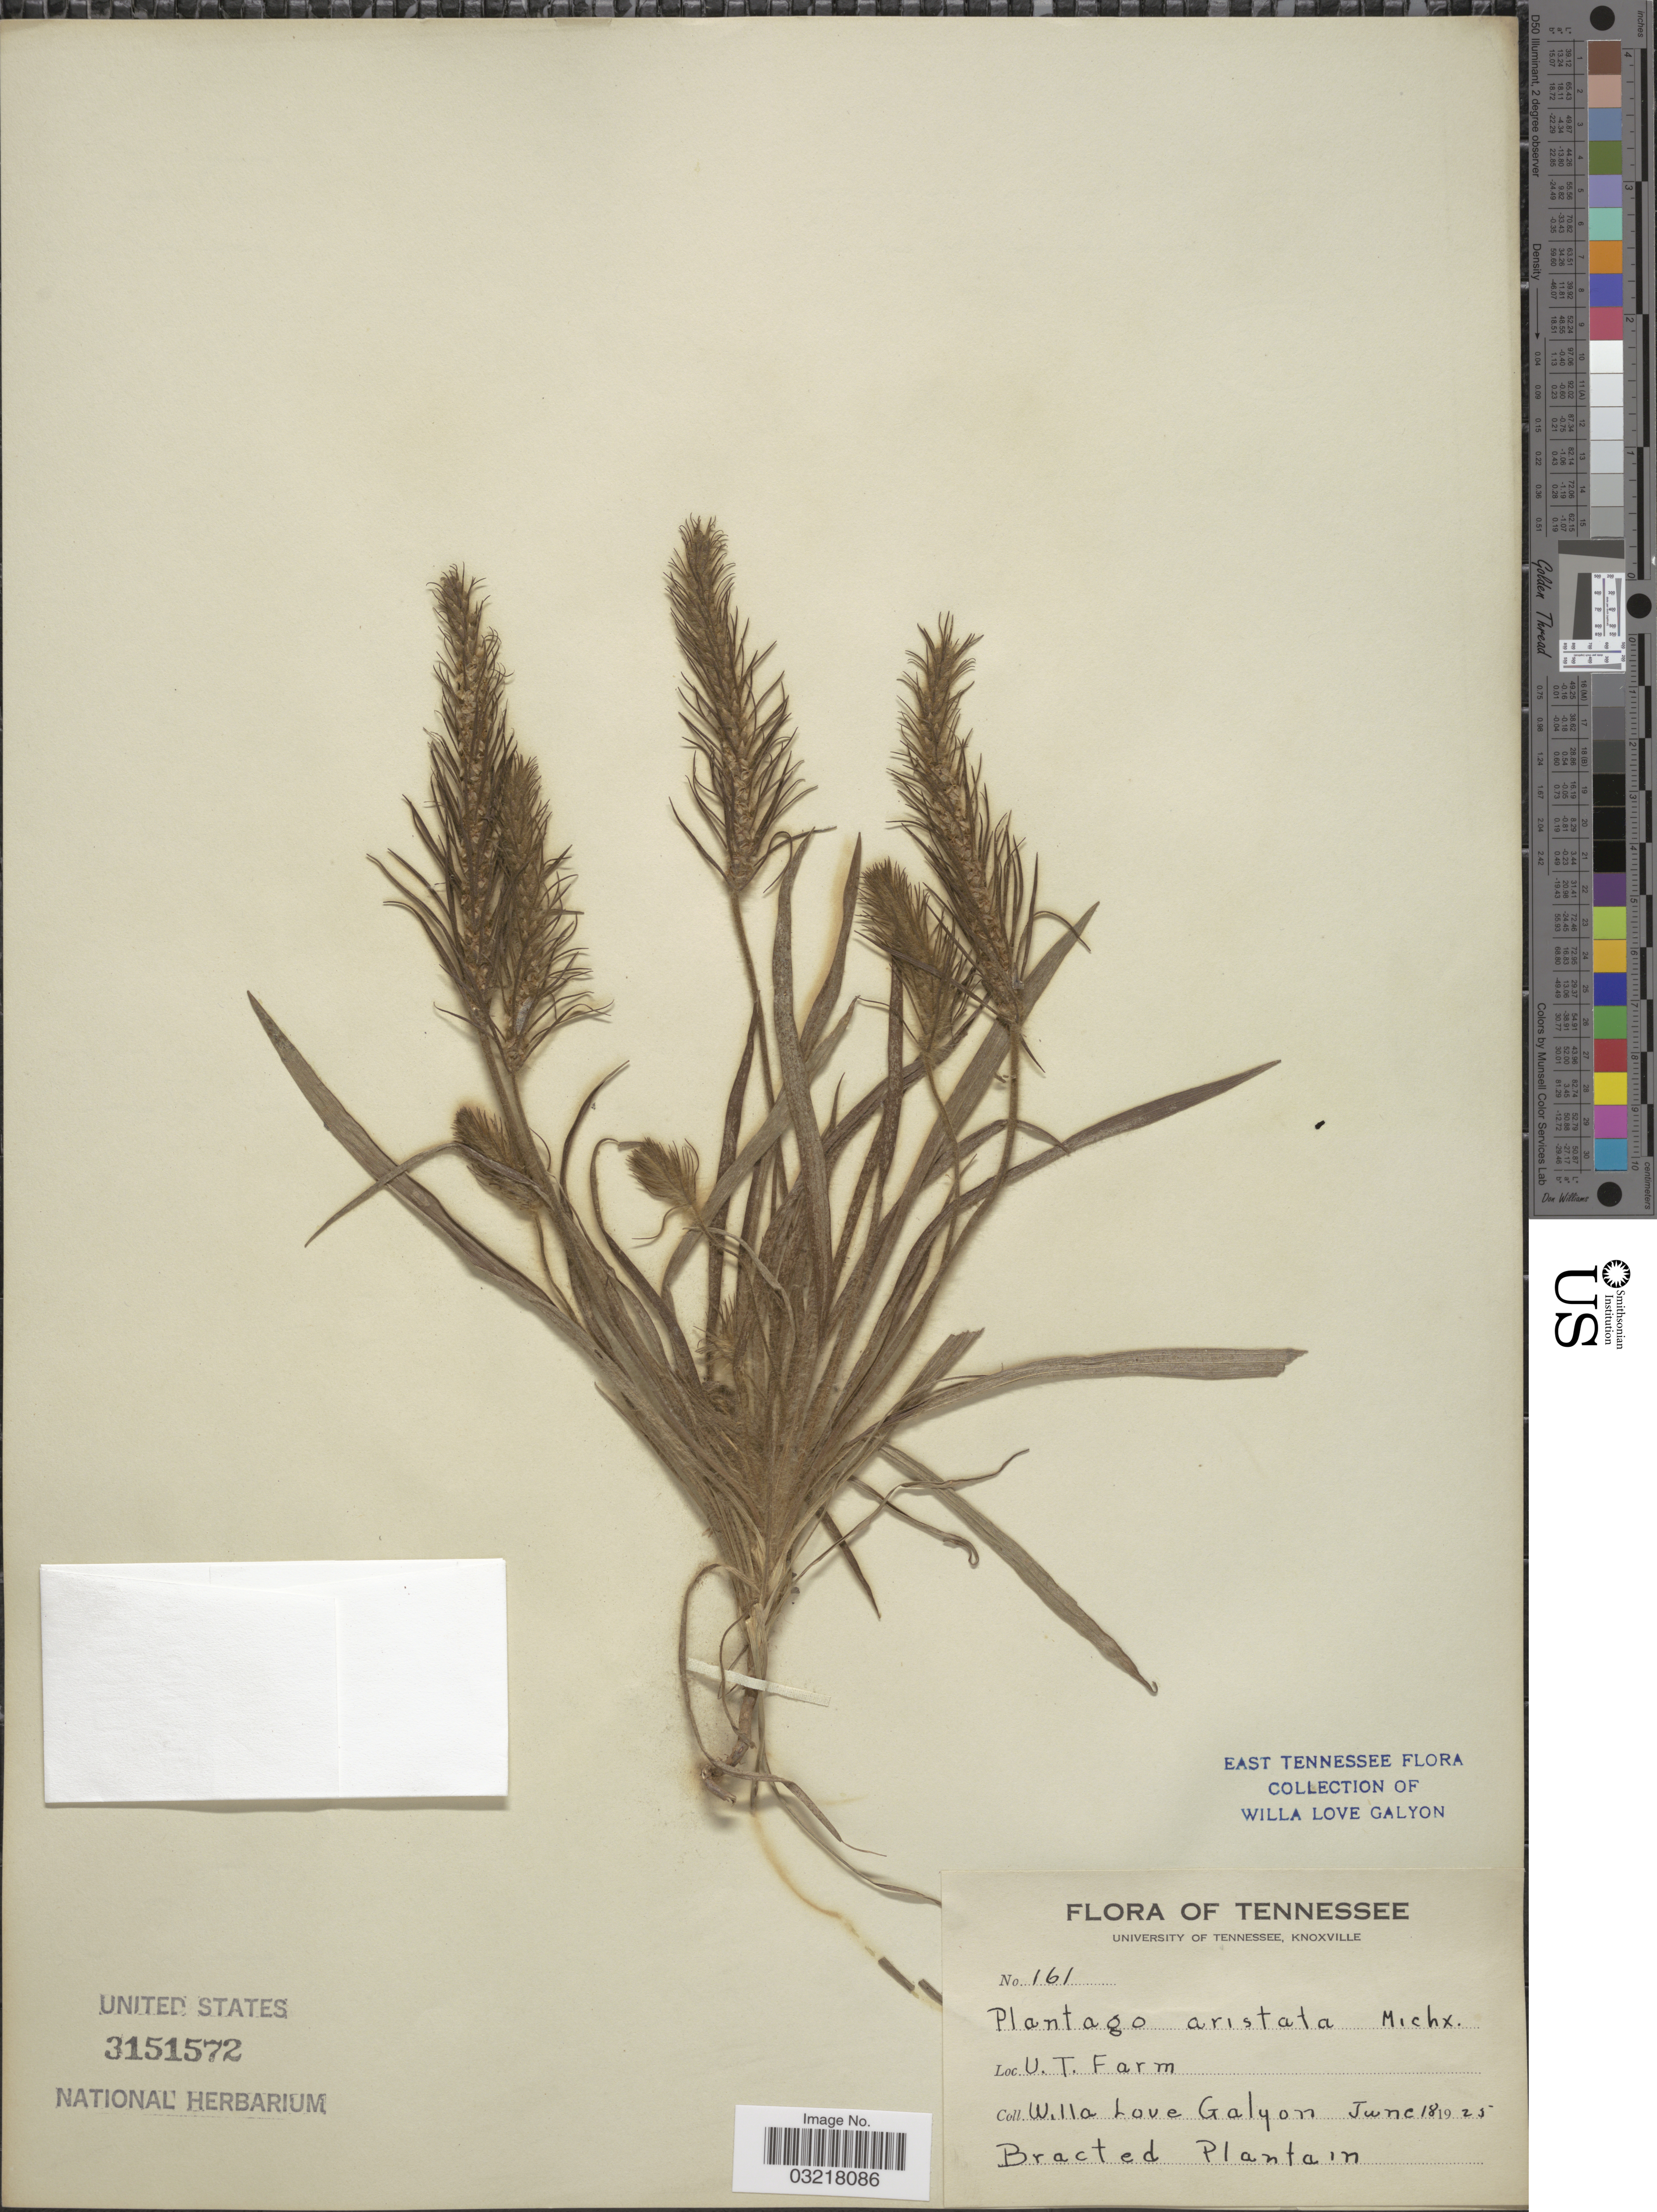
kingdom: Plantae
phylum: Tracheophyta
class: Magnoliopsida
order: Lamiales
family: Plantaginaceae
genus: Plantago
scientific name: Plantago aristata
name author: Michx.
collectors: W. Galyon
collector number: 161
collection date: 1925-06-18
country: United States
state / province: Tennessee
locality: U. T. Farm.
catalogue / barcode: US 3151572